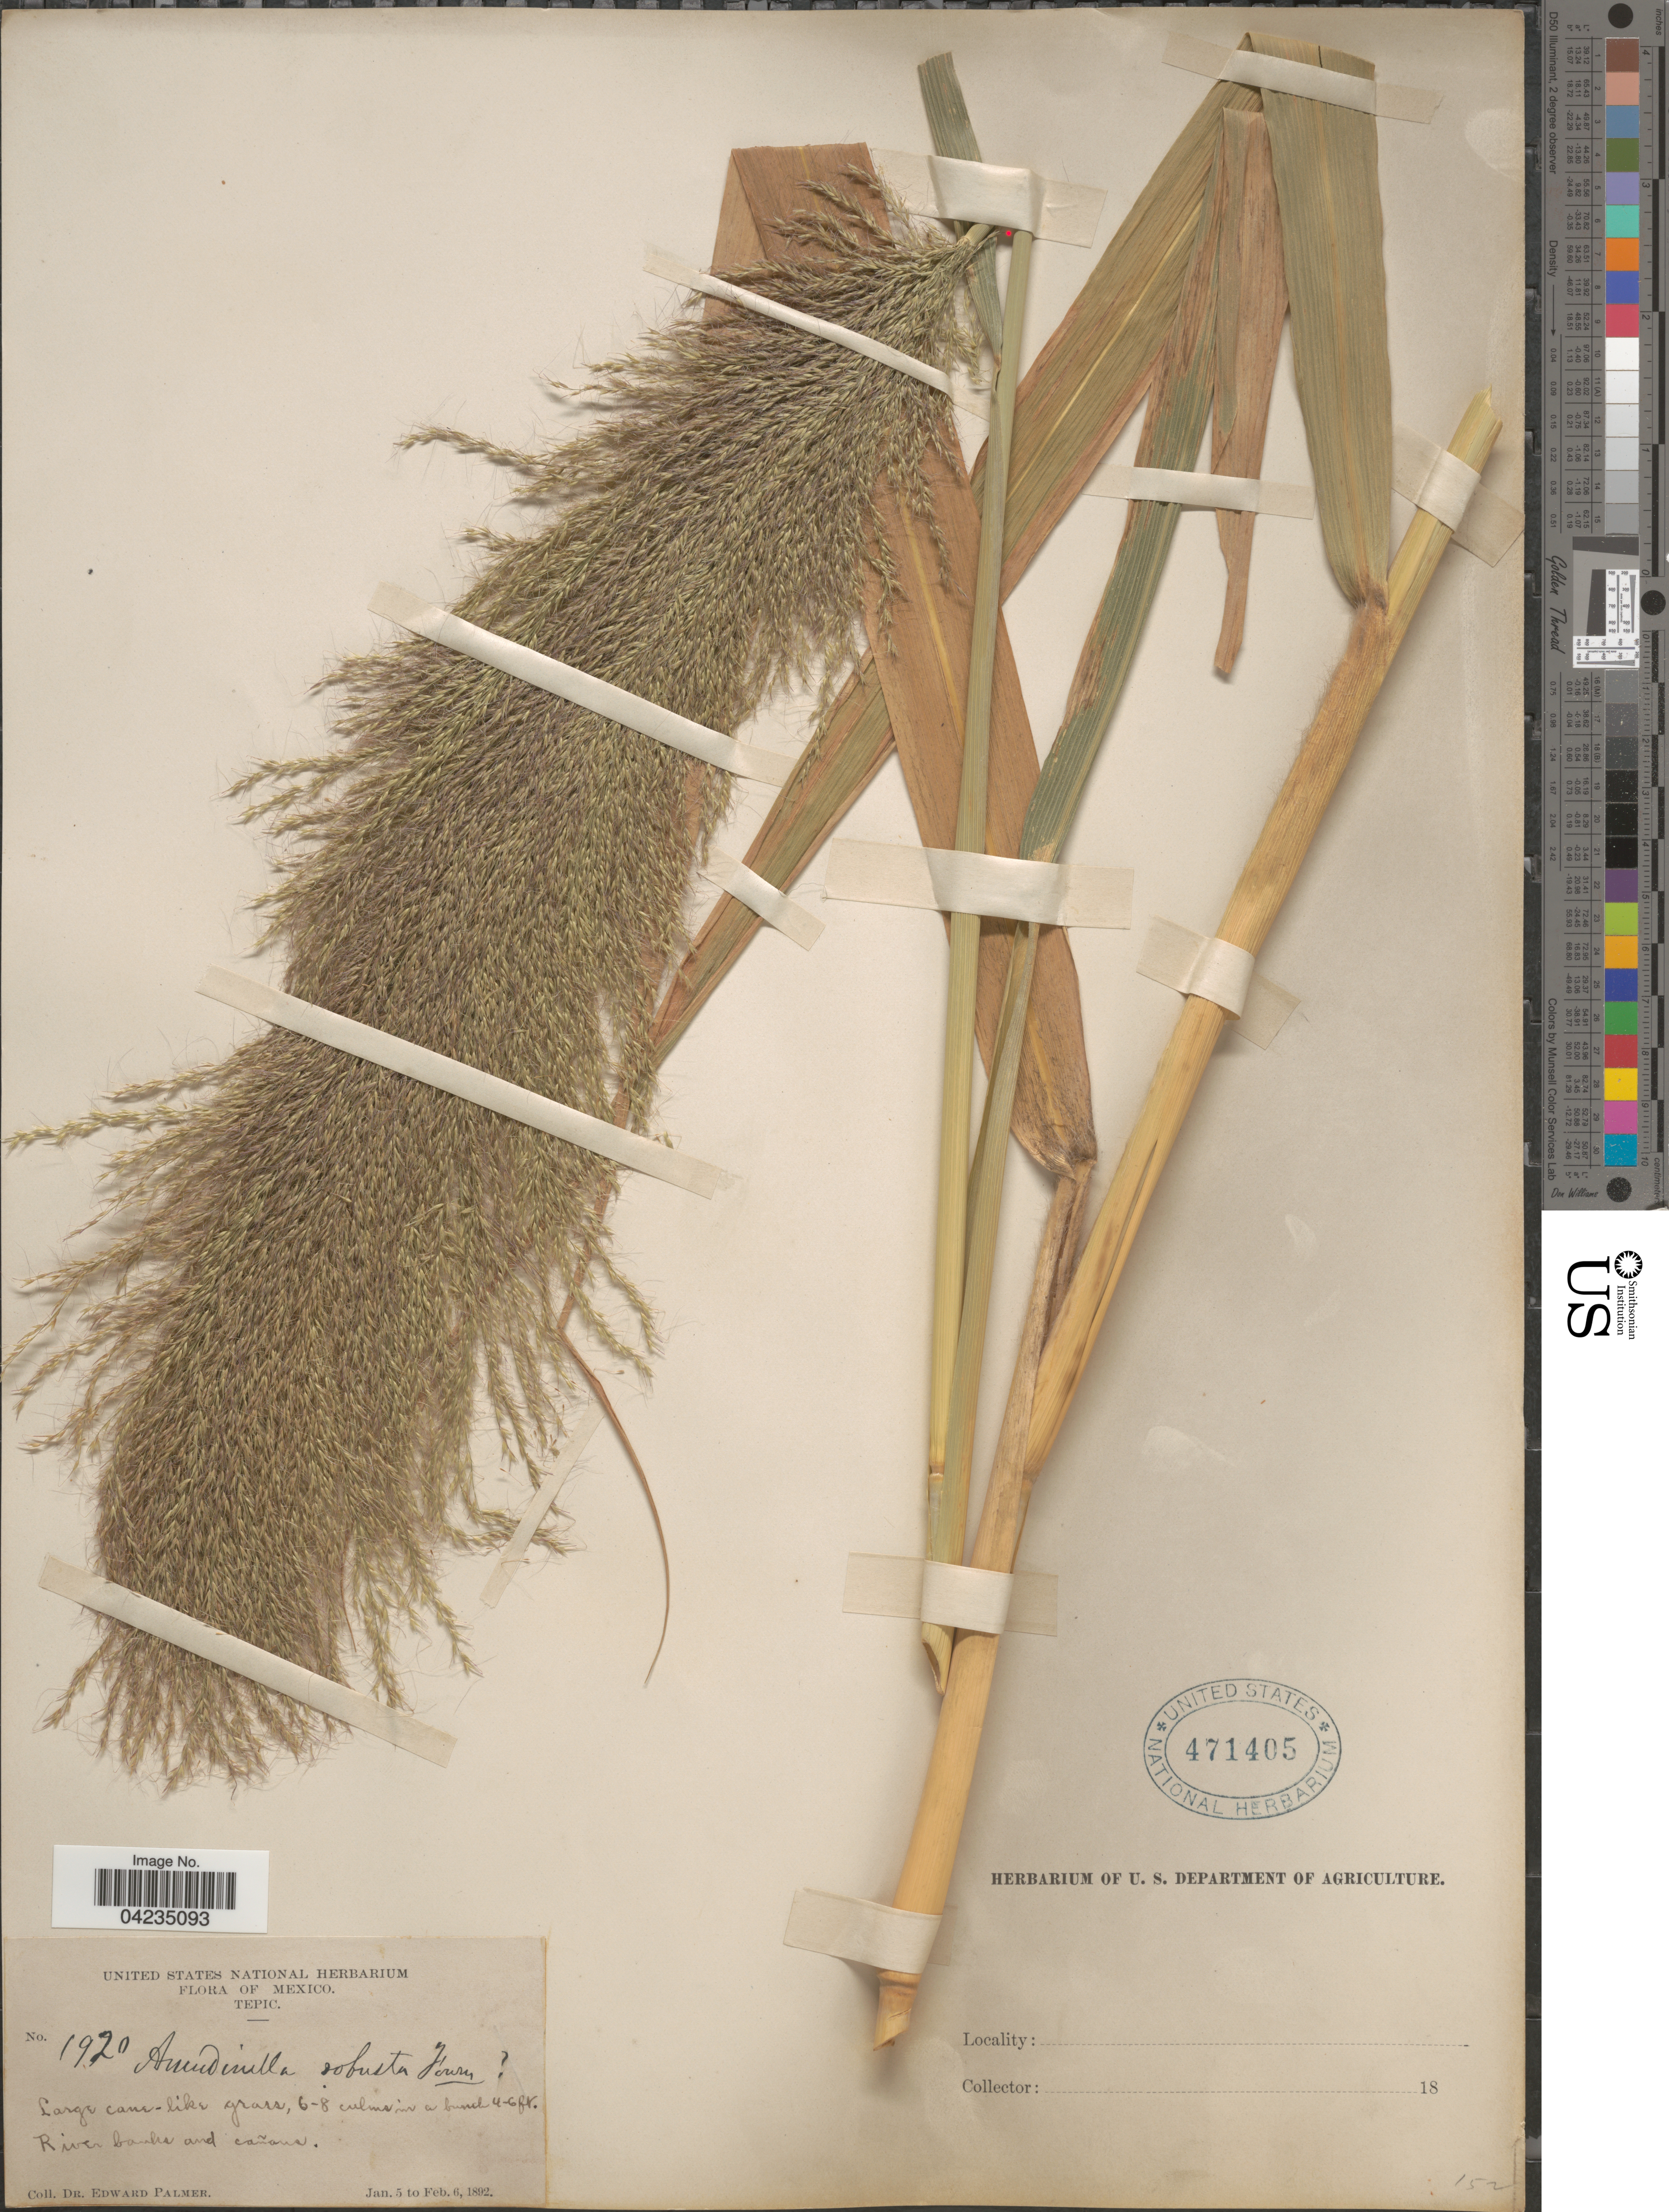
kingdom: Plantae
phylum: Tracheophyta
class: Liliopsida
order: Poales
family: Poaceae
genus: Arundinella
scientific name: Arundinella deppeana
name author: Nees ex Steud.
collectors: E. Palmer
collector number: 1920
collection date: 1892-01-05/1892-02-06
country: Mexico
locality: Tepic. River banks and cañons.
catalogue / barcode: US 471405